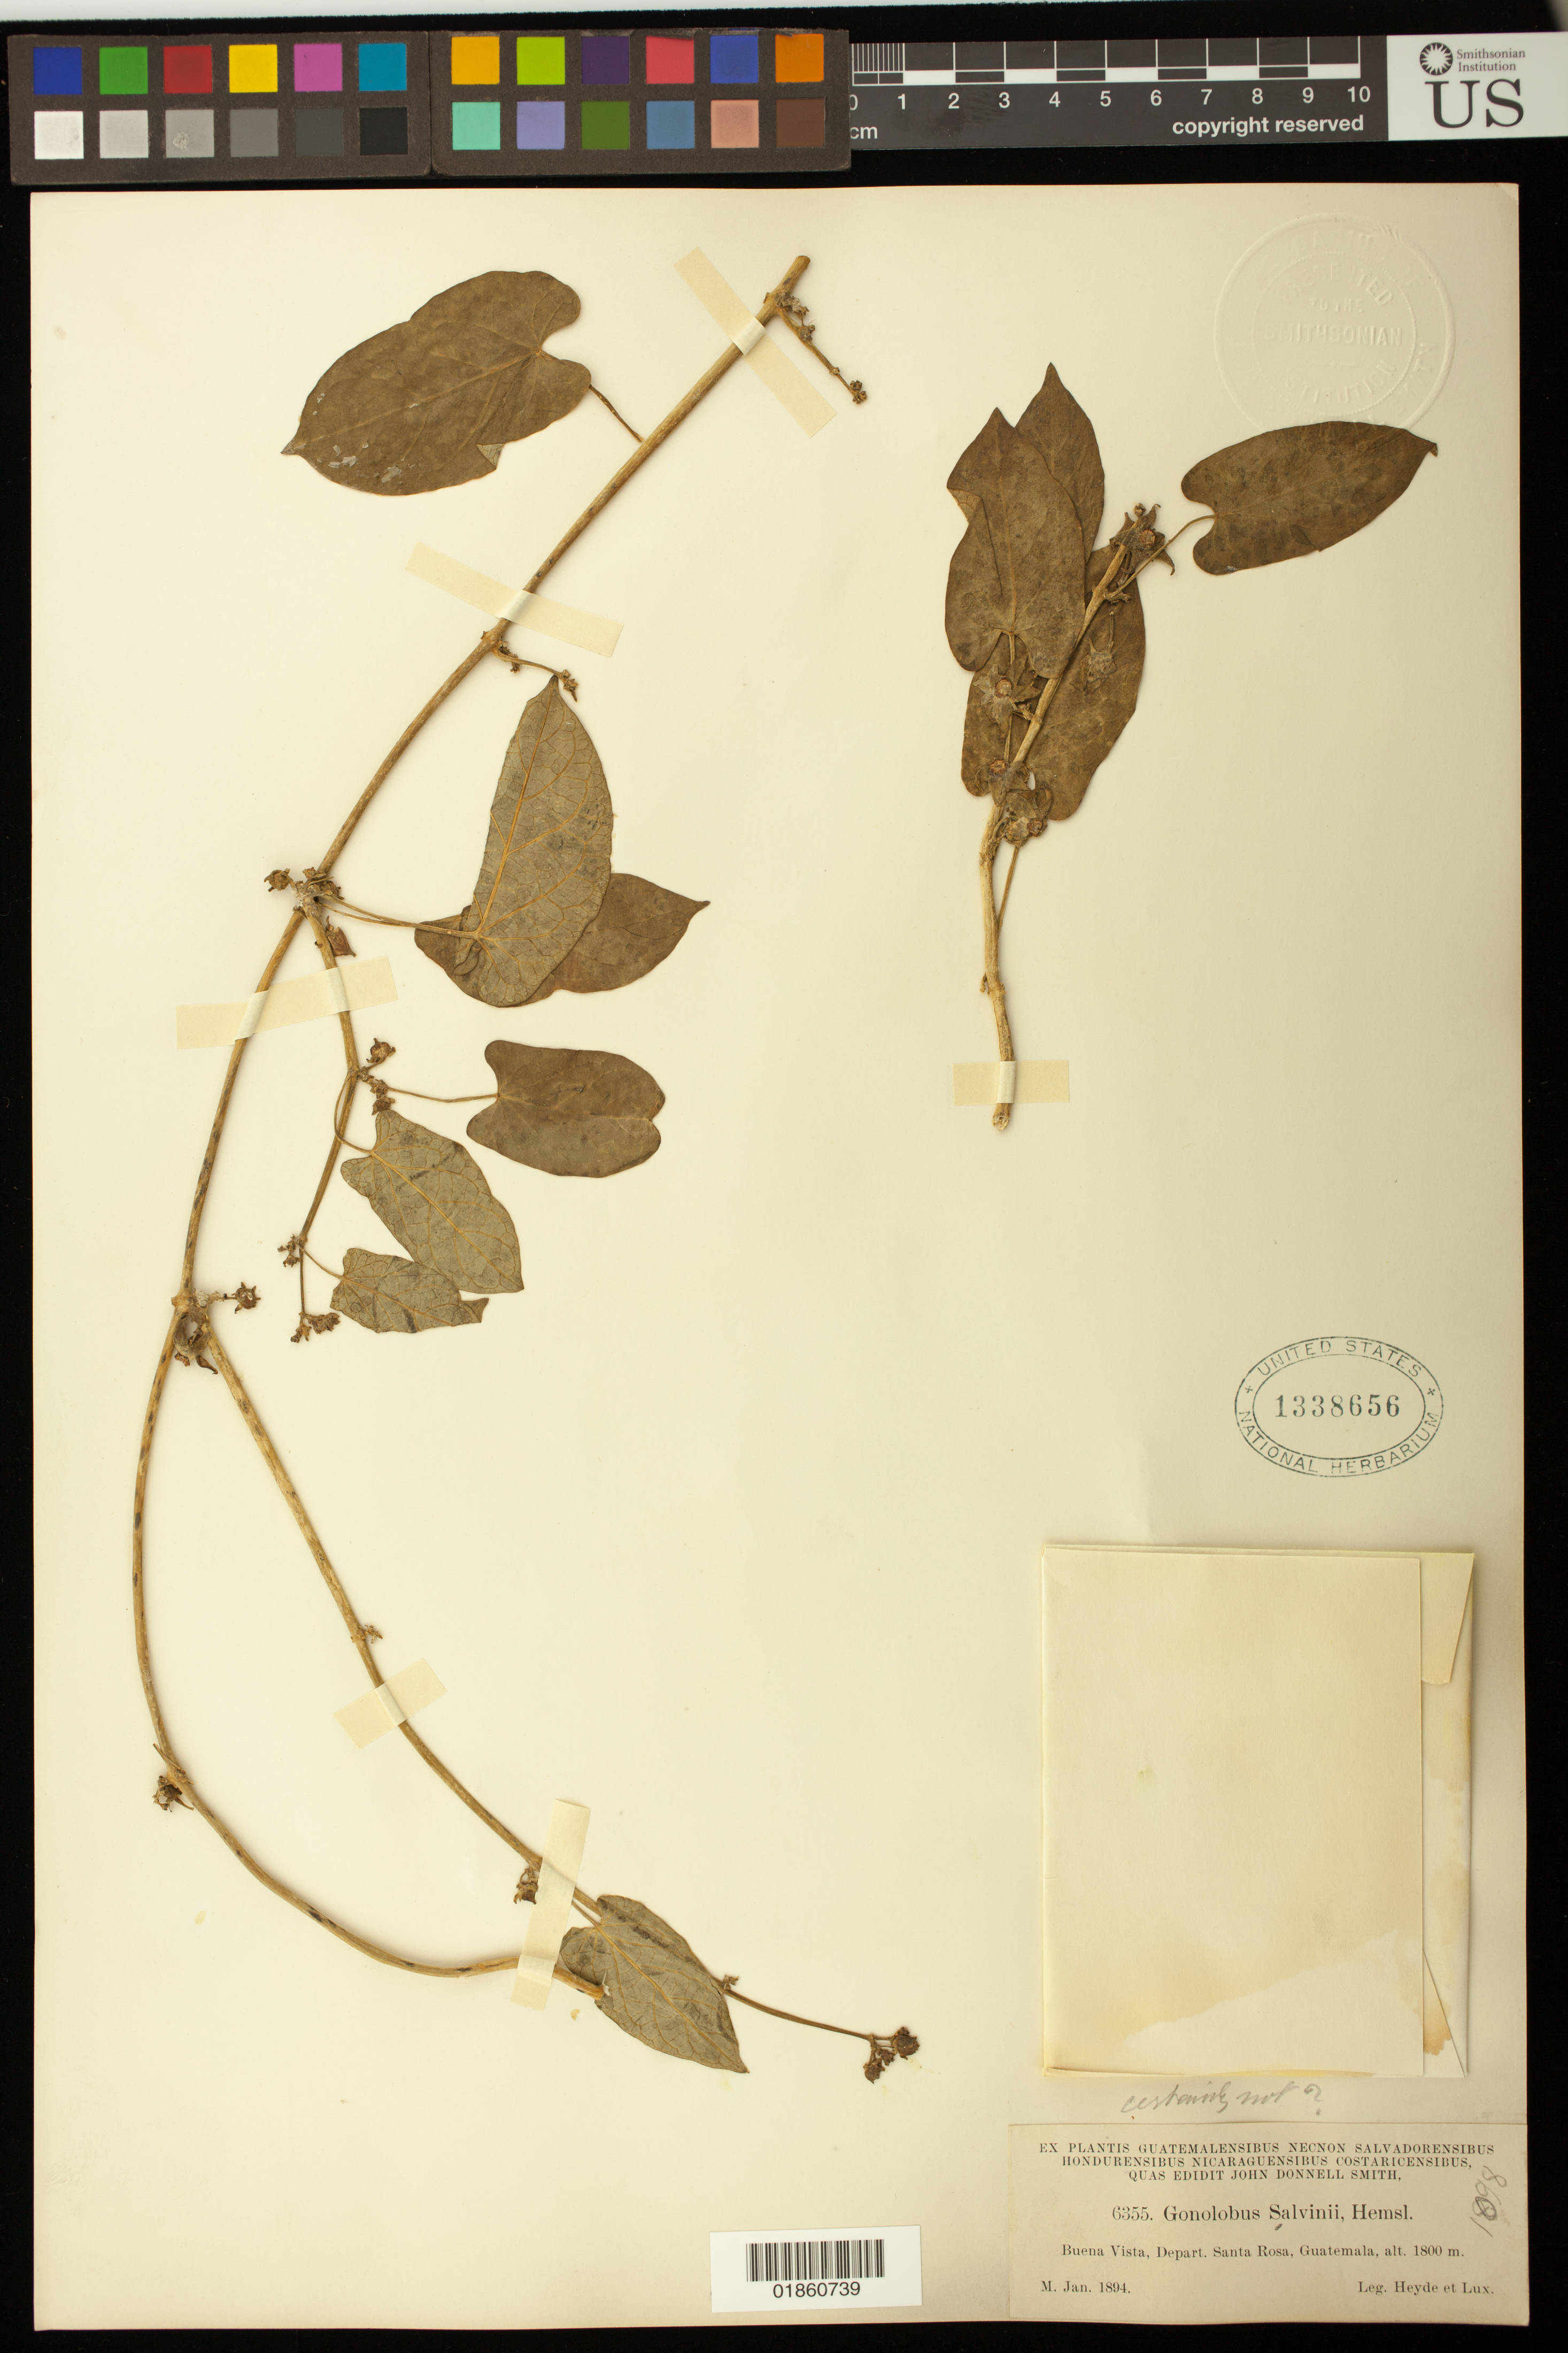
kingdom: Plantae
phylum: Tracheophyta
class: Magnoliopsida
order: Gentianales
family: Apocynaceae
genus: Gonolobus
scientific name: Gonolobus salvinii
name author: Hemsl.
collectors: E. T. Heyde & E. Lux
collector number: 6355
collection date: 1894-01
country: Guatemala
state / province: Santa Rosa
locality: Buena Vista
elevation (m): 1800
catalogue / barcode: US 1338656